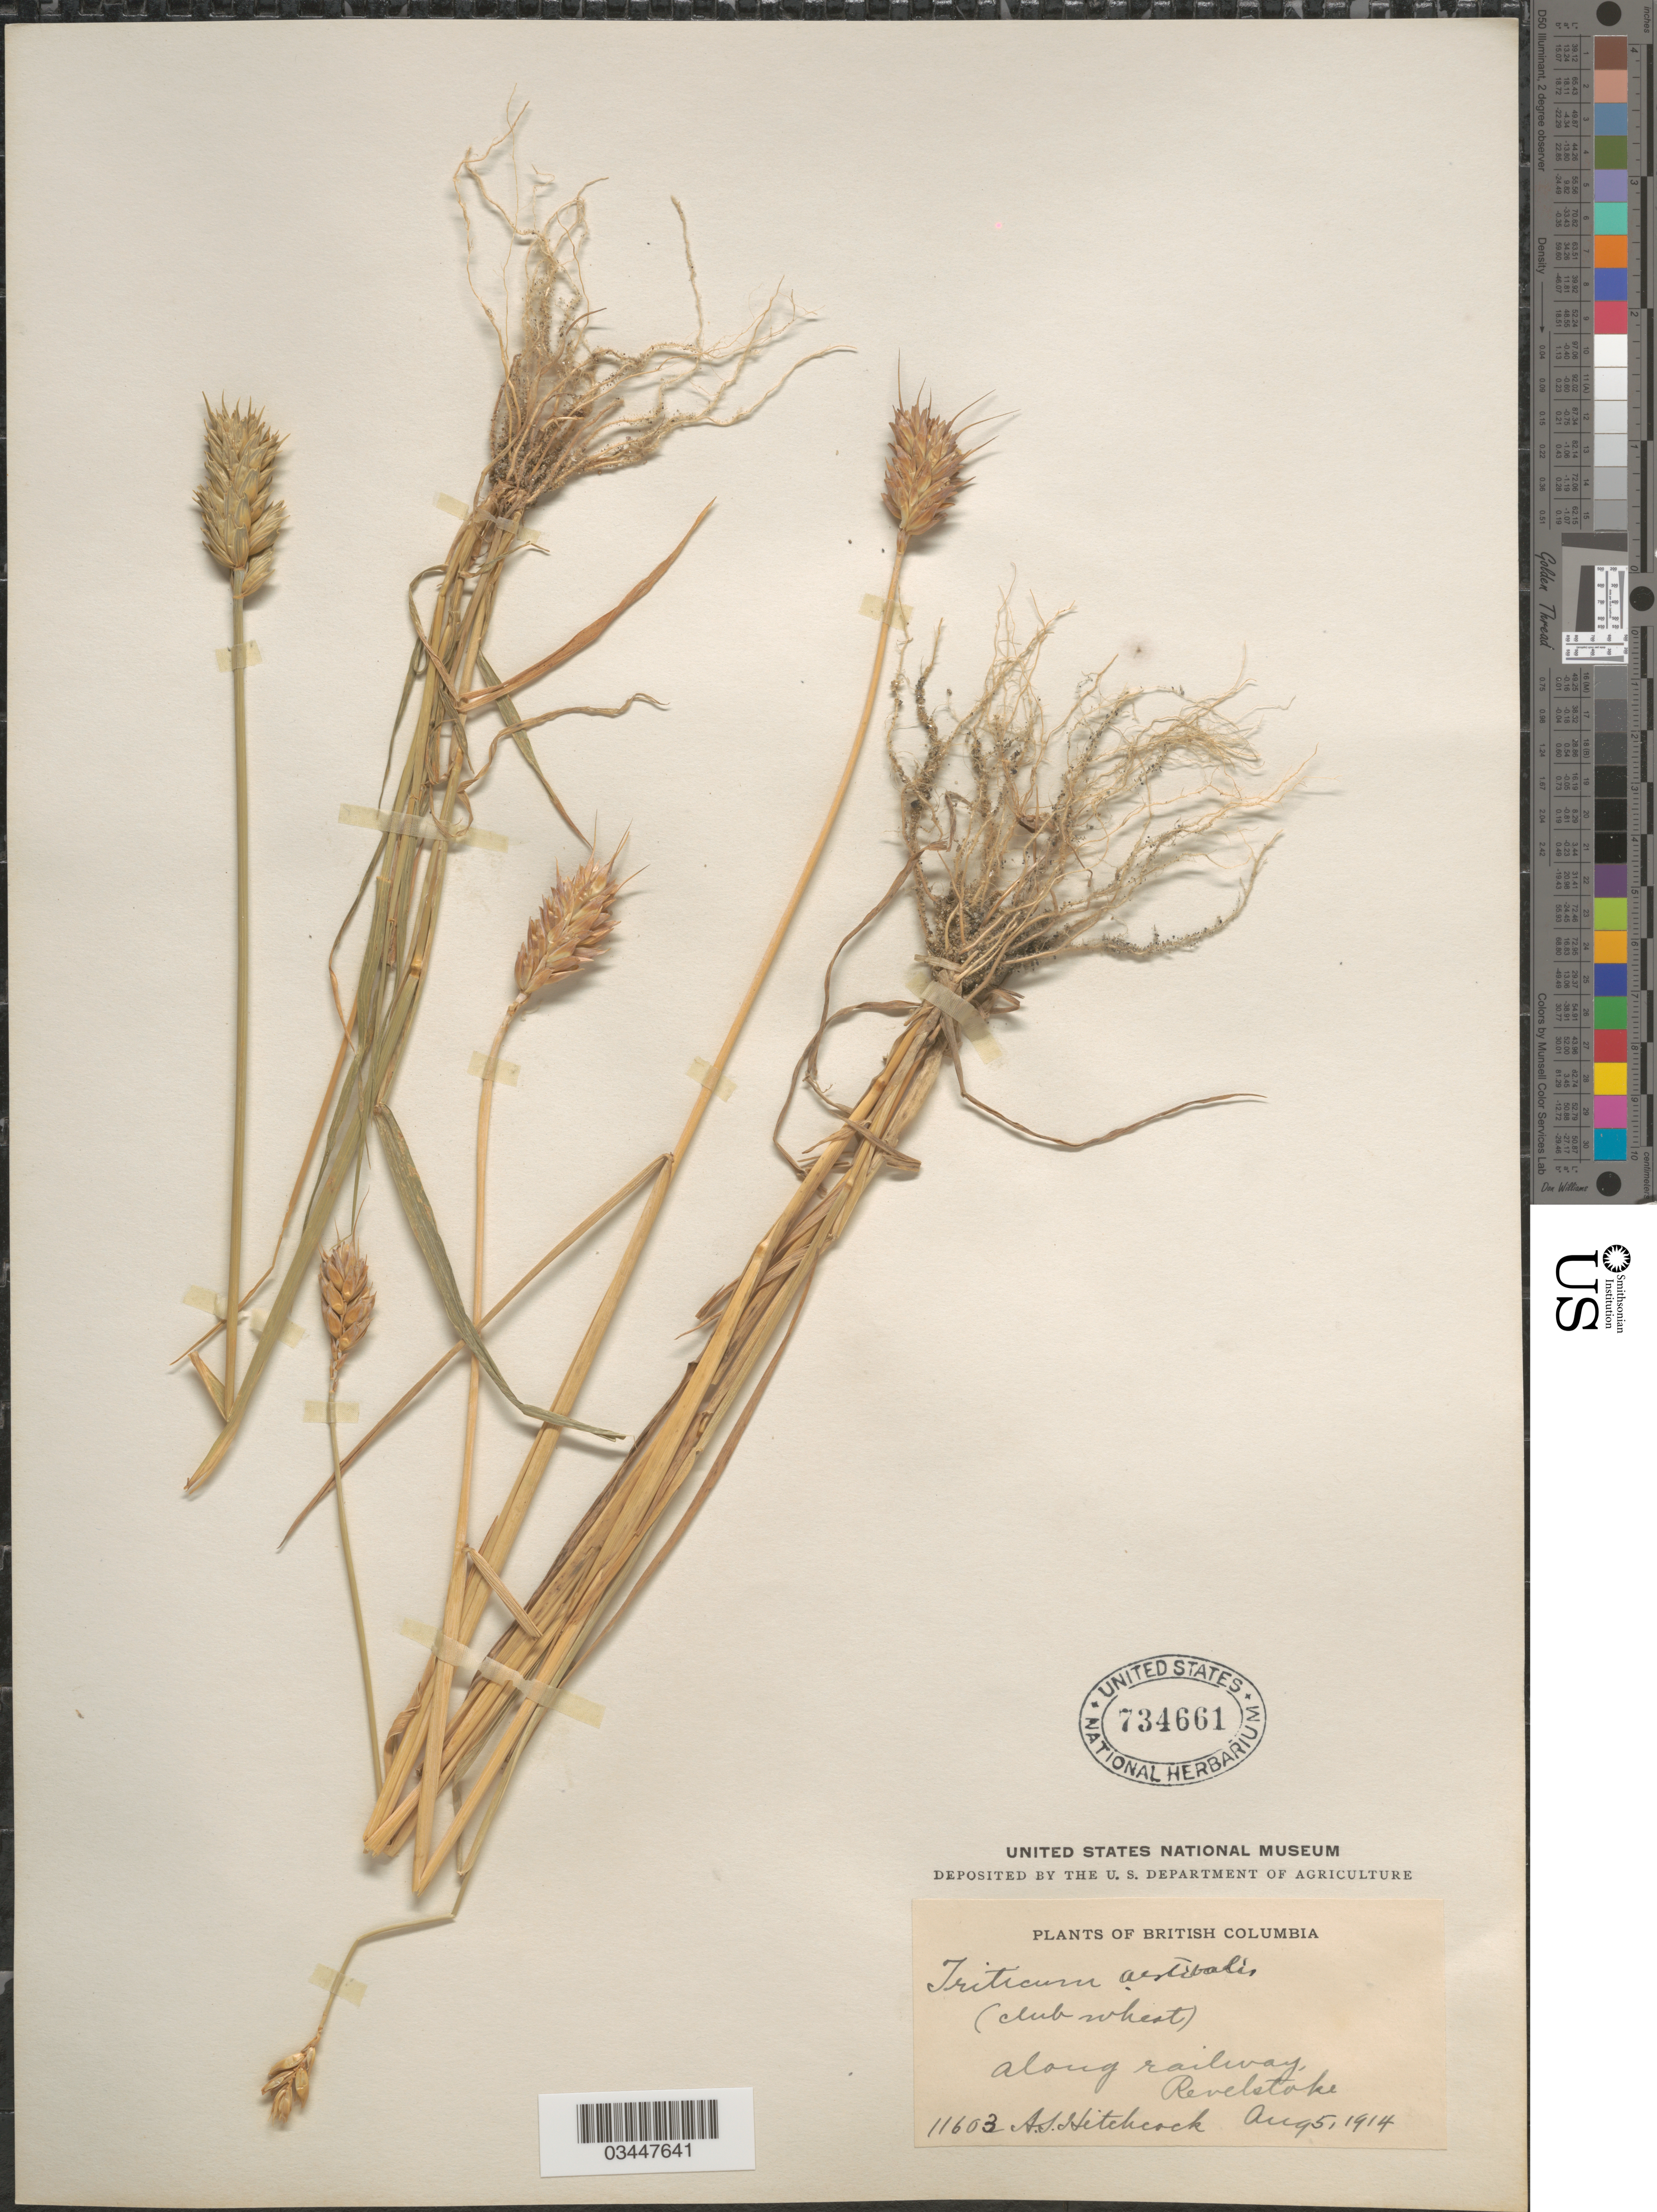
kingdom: Plantae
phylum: Tracheophyta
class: Liliopsida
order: Poales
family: Poaceae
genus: Triticum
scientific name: Triticum aestivum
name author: L.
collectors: A. S. Hitchcock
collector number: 11603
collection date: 1914-08-05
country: Canada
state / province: British Columbia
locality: Along railway, Revelstoke.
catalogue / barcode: US 734661